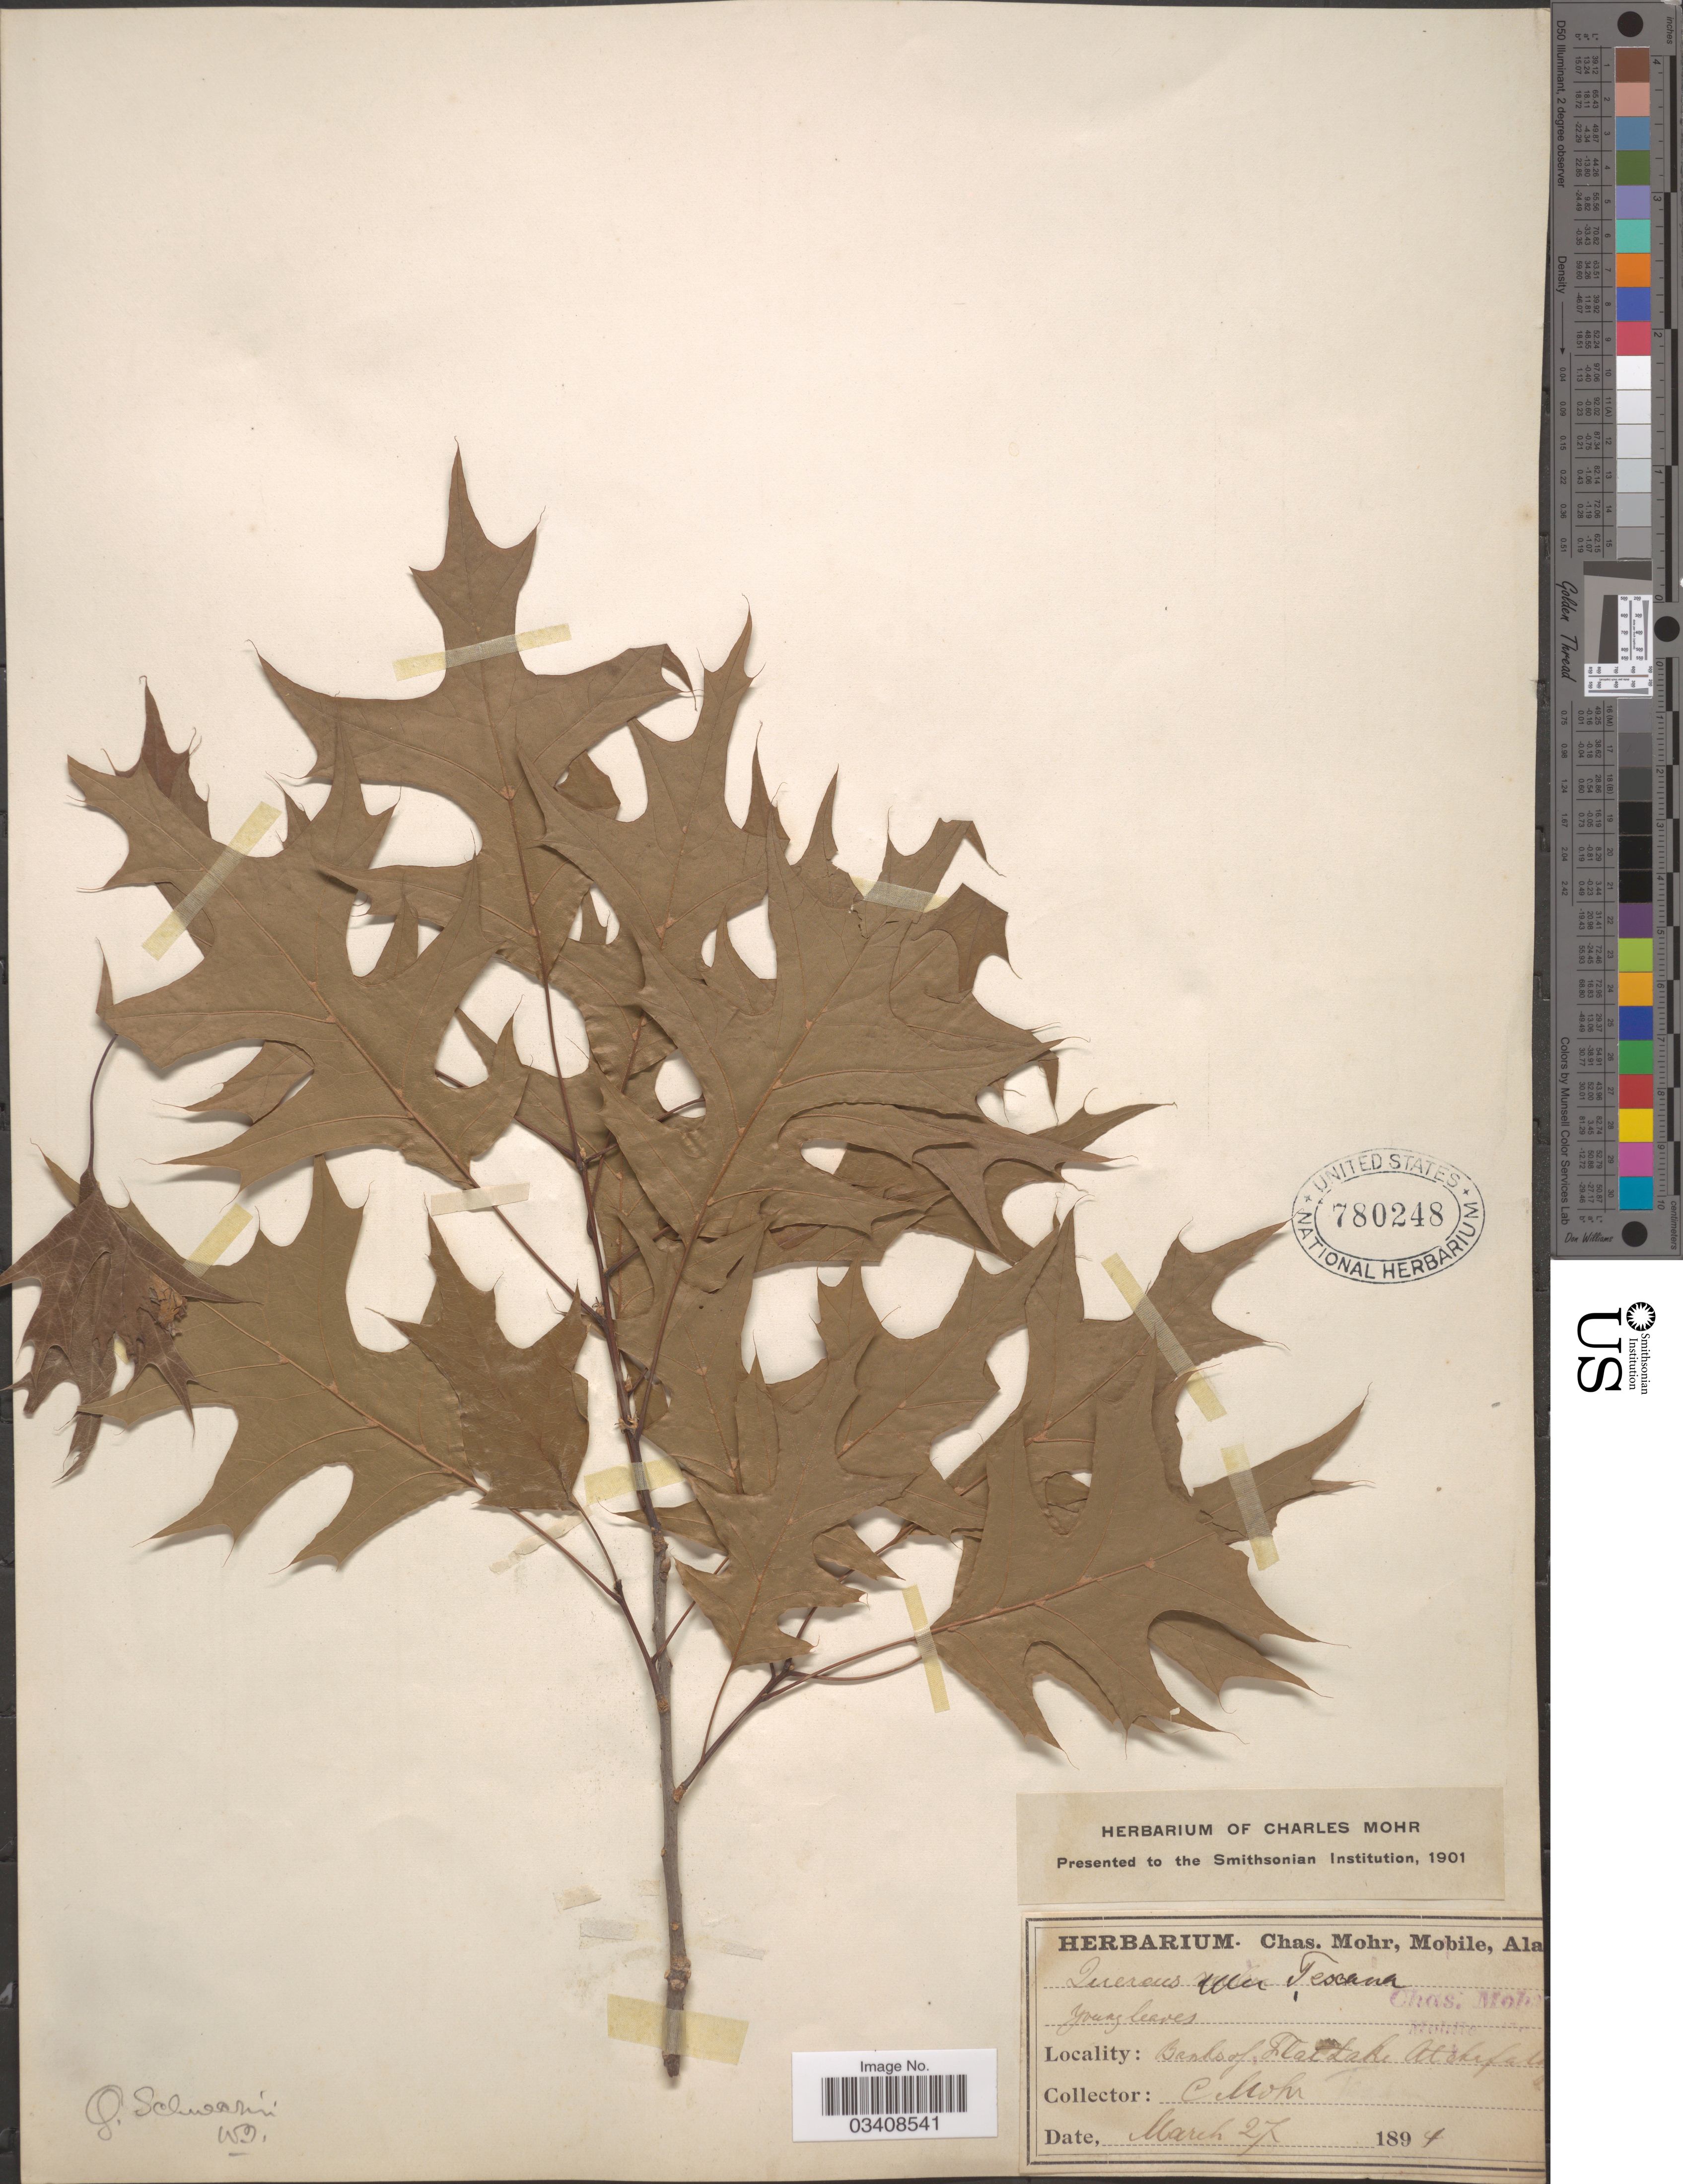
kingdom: Plantae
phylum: Tracheophyta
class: Magnoliopsida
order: Fagales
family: Fagaceae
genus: Quercus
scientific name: Quercus shumardii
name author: Buckley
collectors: Mohr, C. T. (herbarium)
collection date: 1894-03-27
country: United States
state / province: Alabama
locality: Banks of Flat Lake. Atchafalaya.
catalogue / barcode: US 780248